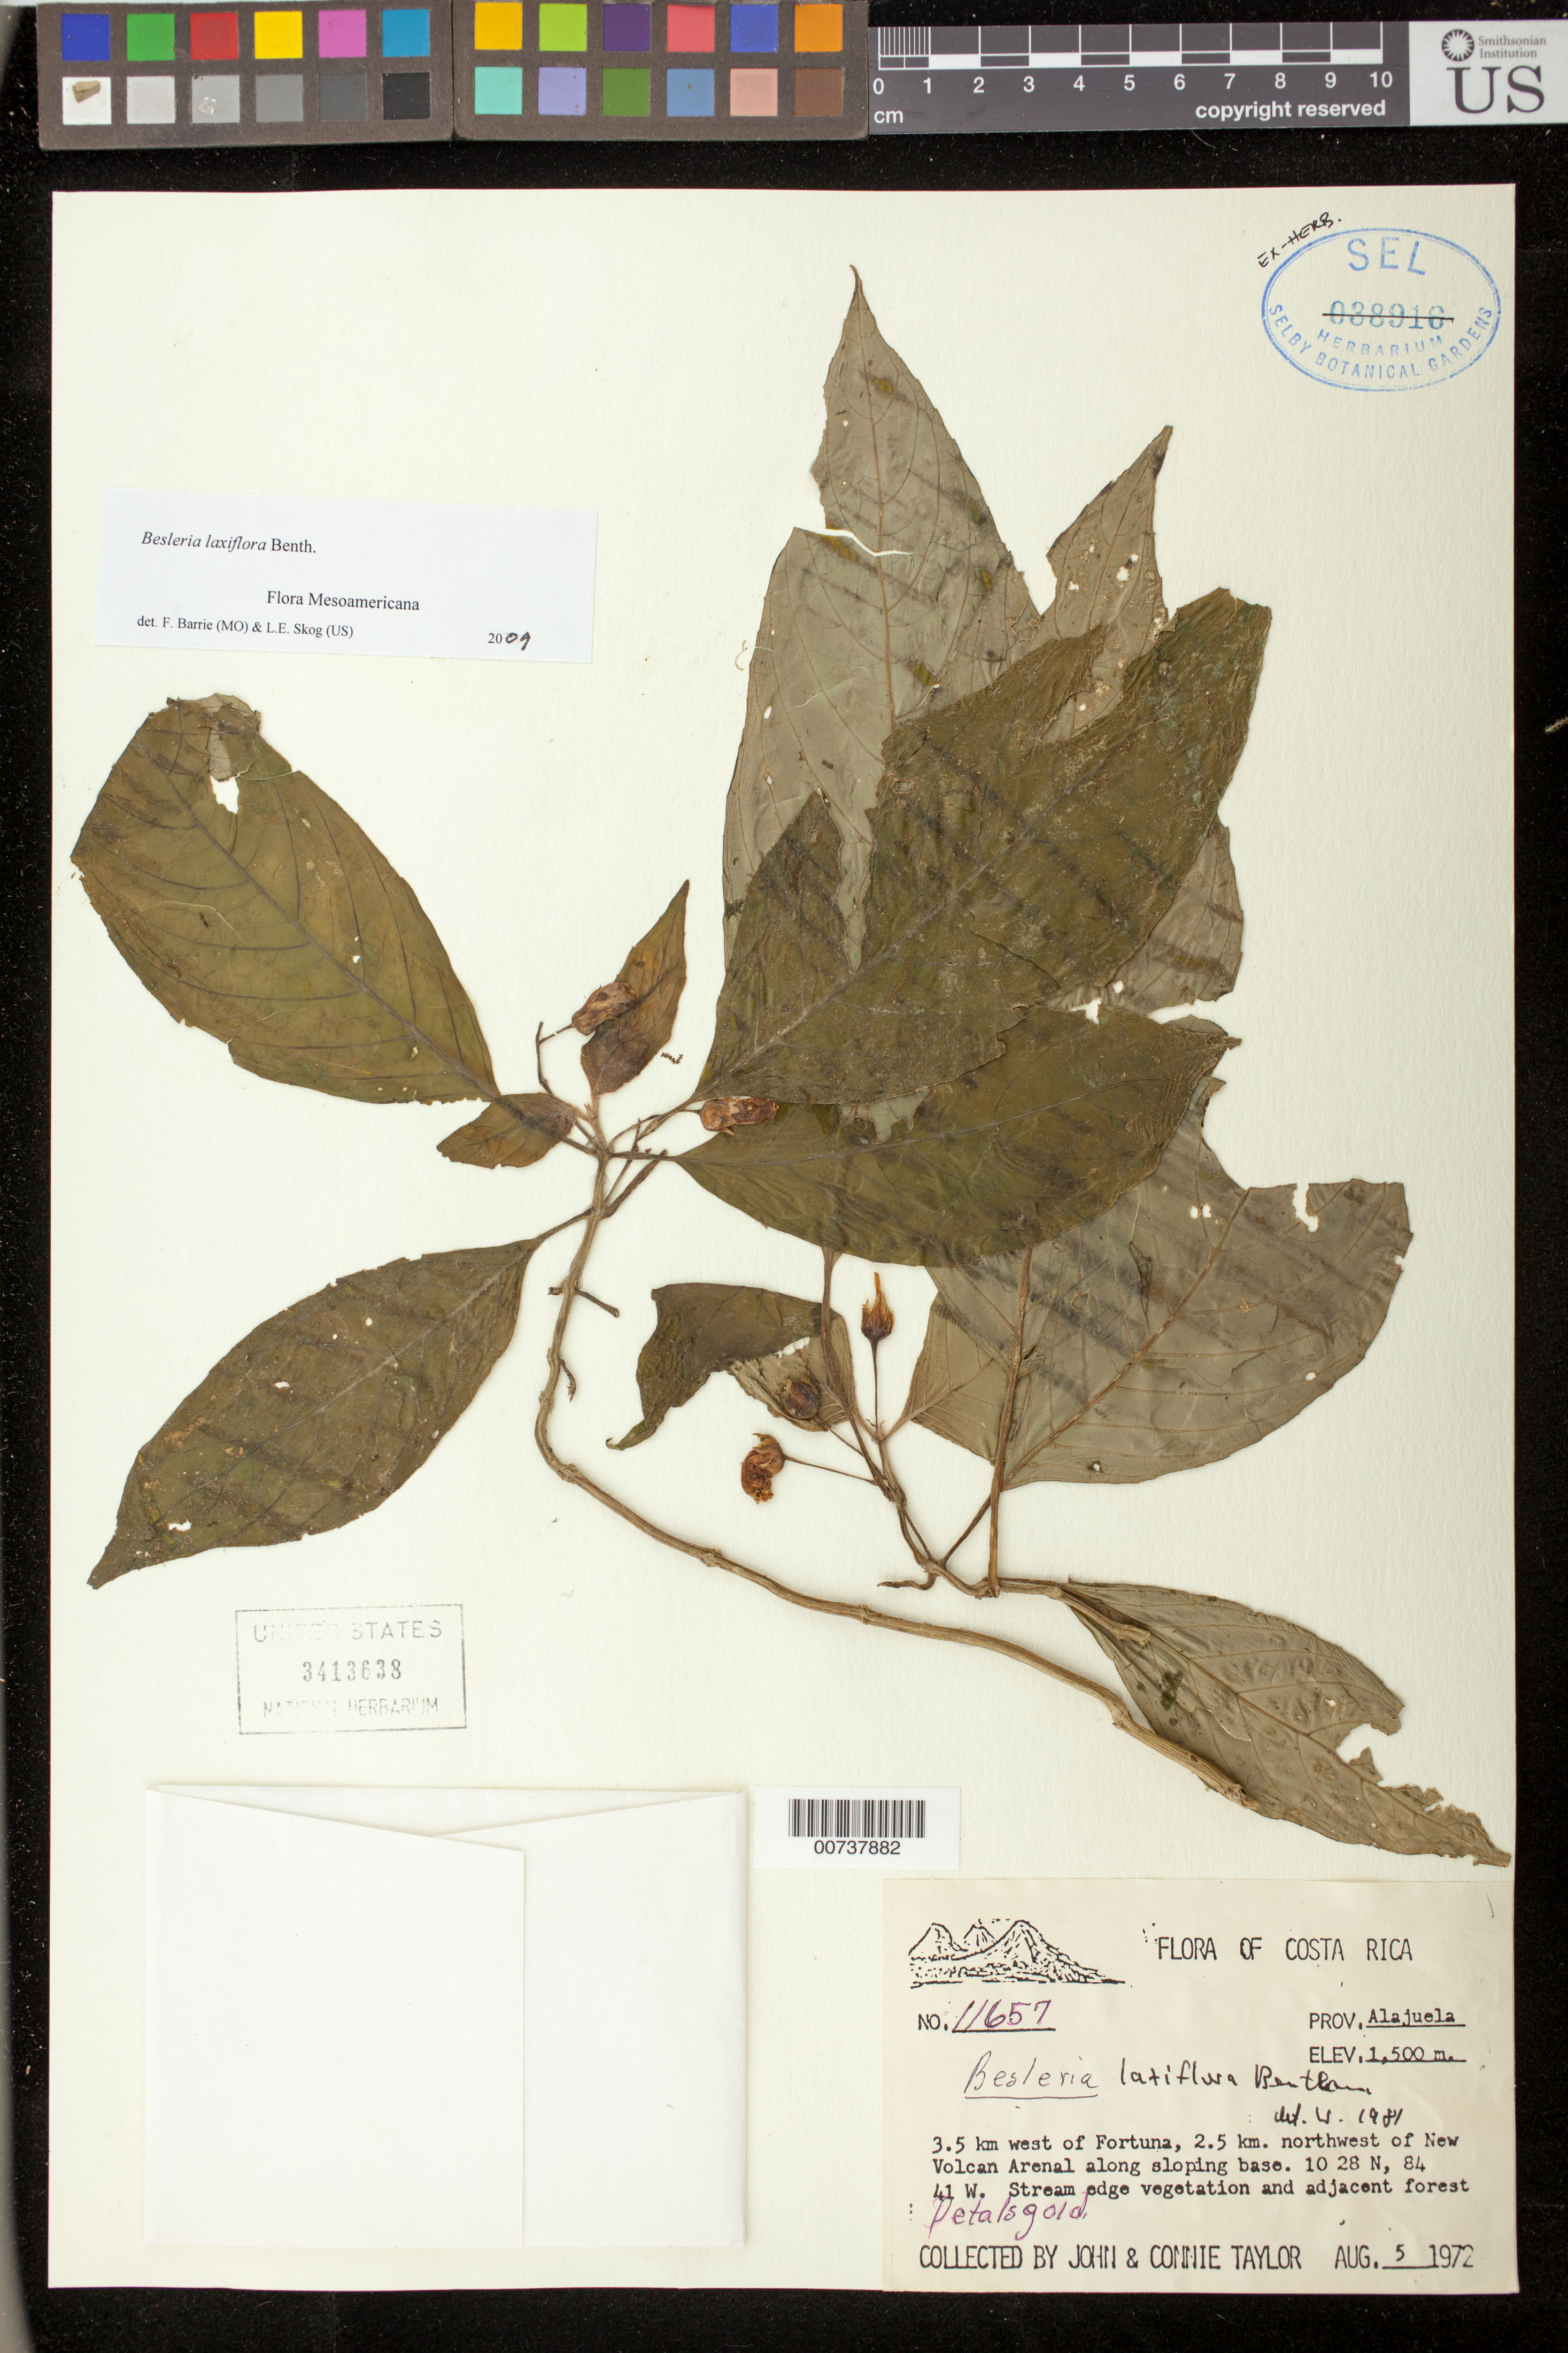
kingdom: Plantae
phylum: Tracheophyta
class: Magnoliopsida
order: Lamiales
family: Gesneriaceae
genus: Besleria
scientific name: Besleria laxiflora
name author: Benth.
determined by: Wiehler, H. J.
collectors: J. Taylor & C. Taylor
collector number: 11657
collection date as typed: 05 Aug 1972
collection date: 1972-08-05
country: Costa Rica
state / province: Alajuela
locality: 3.5 km west of Fortuna, 2.5 km NW of New Volcán Arenal along sloping base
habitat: Stream edge vegetation and adjacent forest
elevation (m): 1500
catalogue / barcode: US 3413638